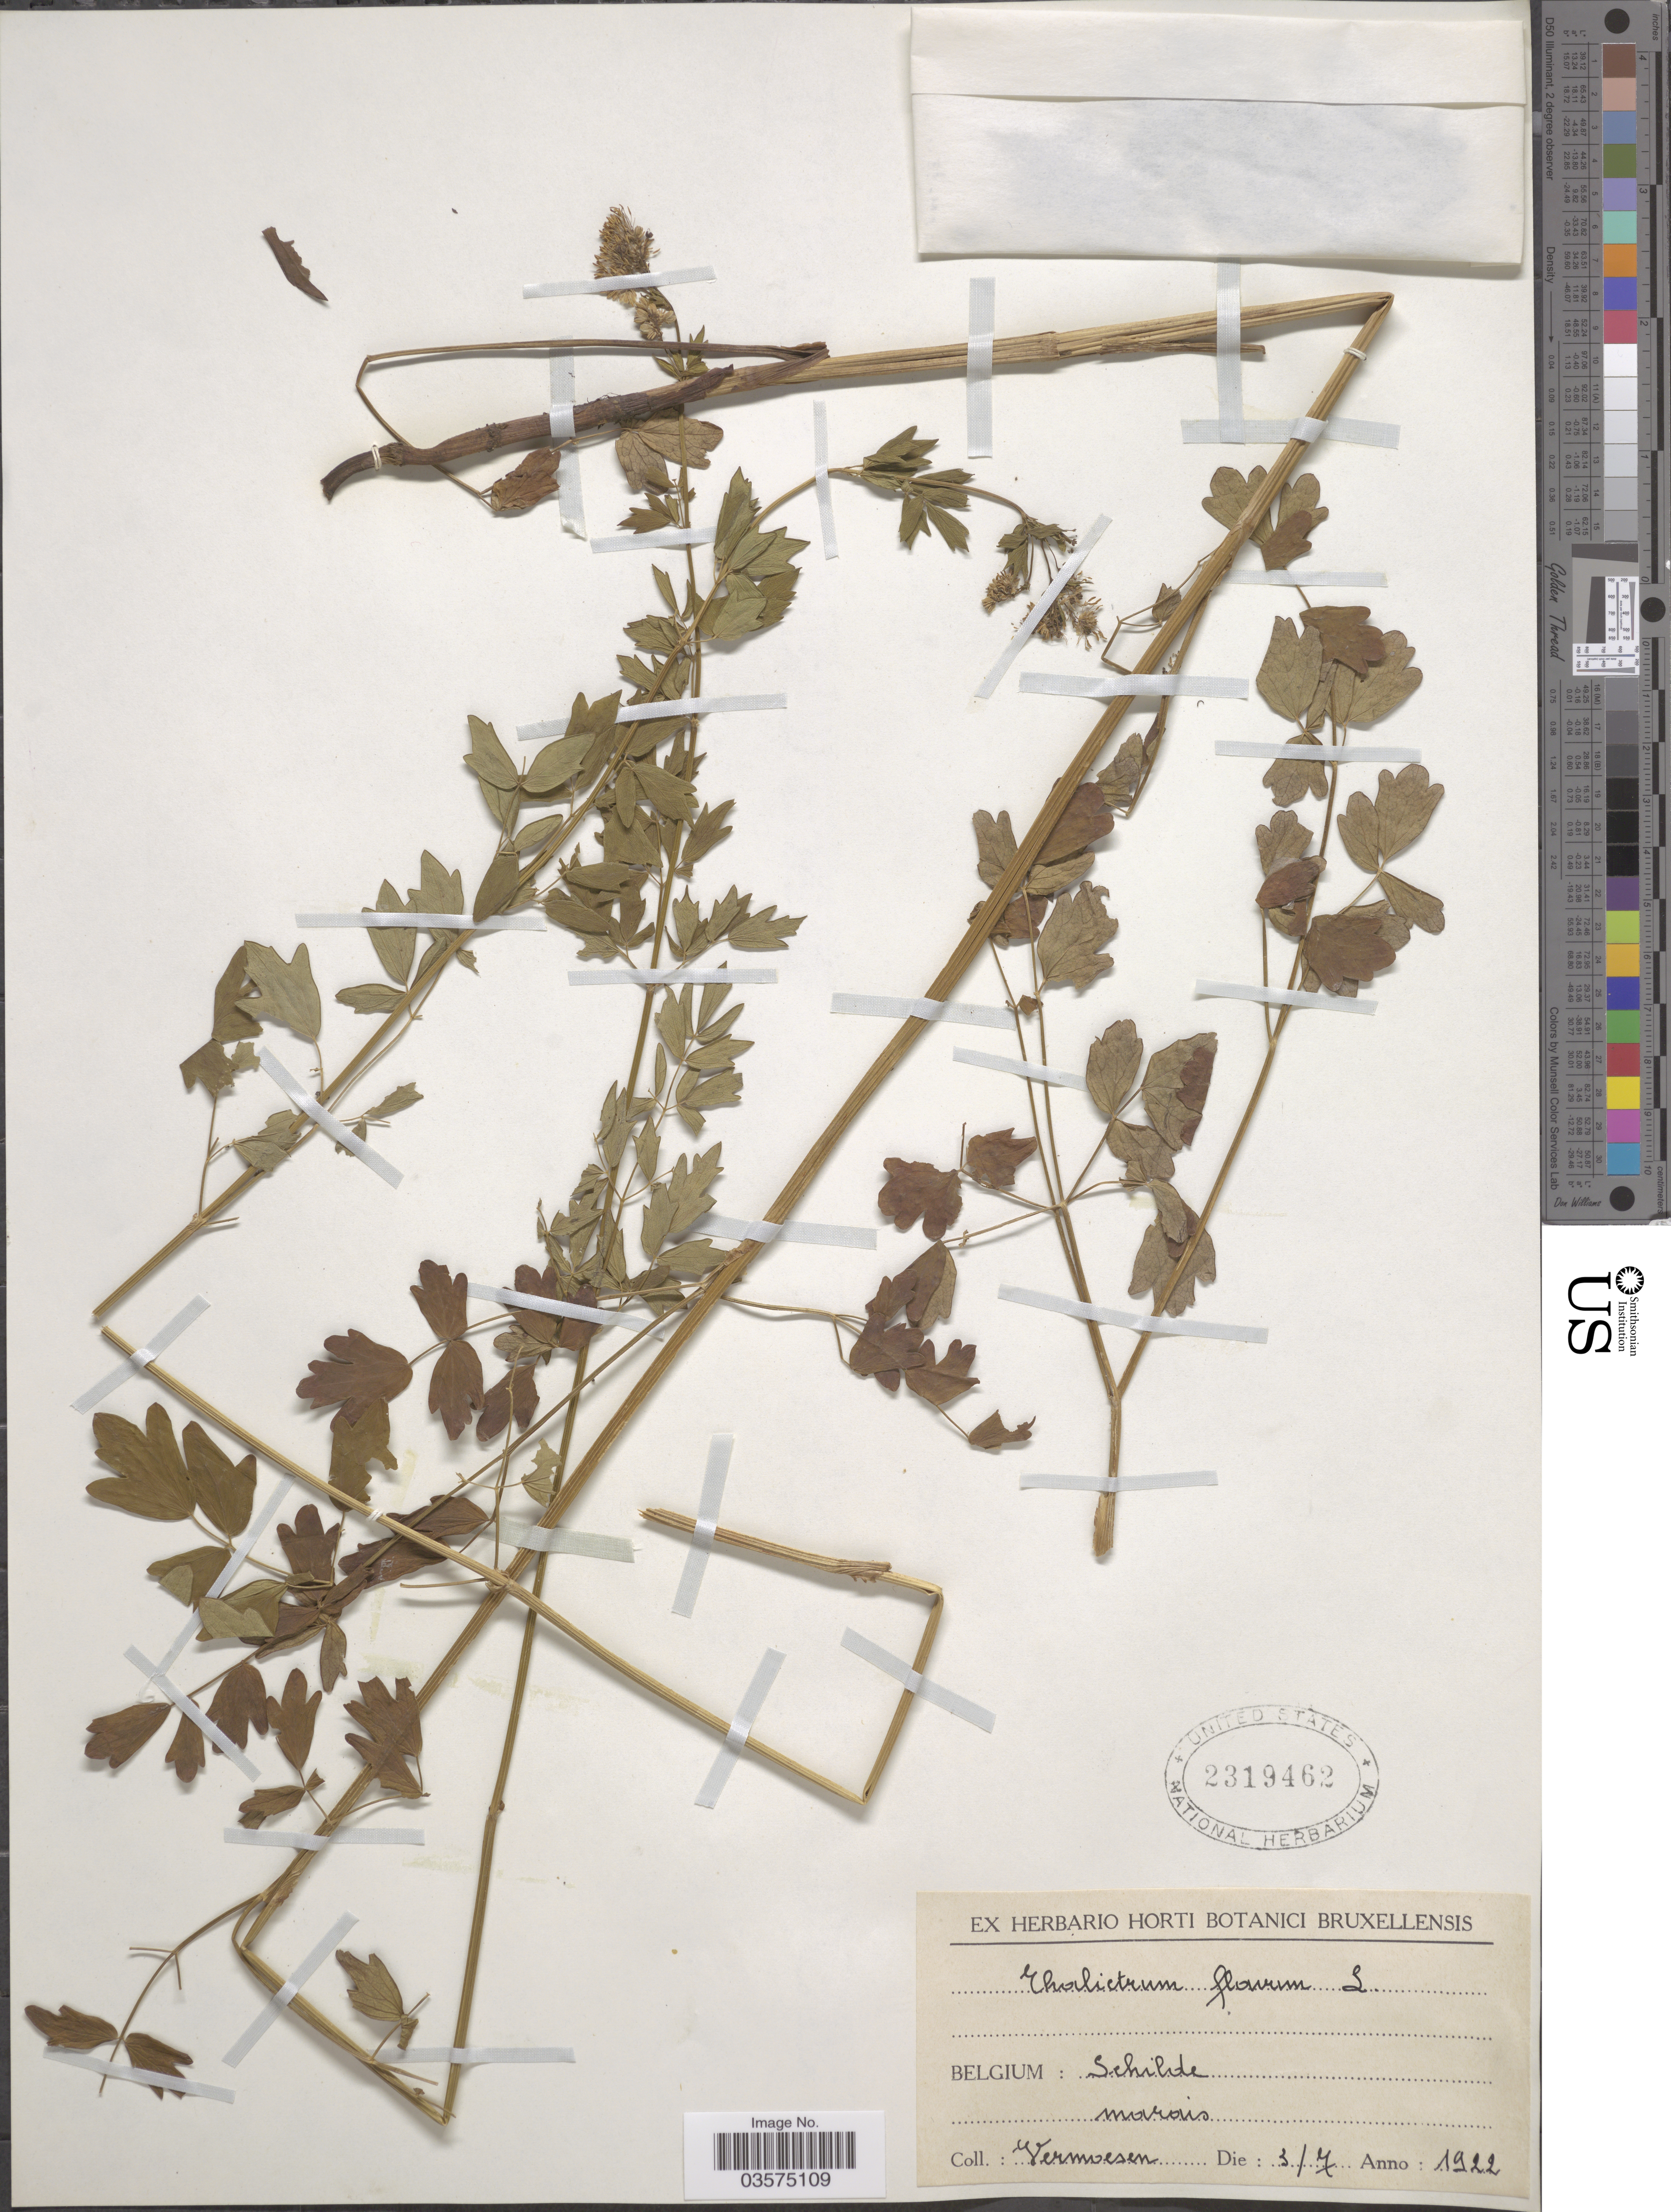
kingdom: Plantae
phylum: Tracheophyta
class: Magnoliopsida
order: Ranunculales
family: Ranunculaceae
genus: Thalictrum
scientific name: Thalictrum flavum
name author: L.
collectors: -- Vermoesen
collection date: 1922-07-03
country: Belgium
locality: Schilde. marais [interpreted] [unsure placement].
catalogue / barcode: US 2319462